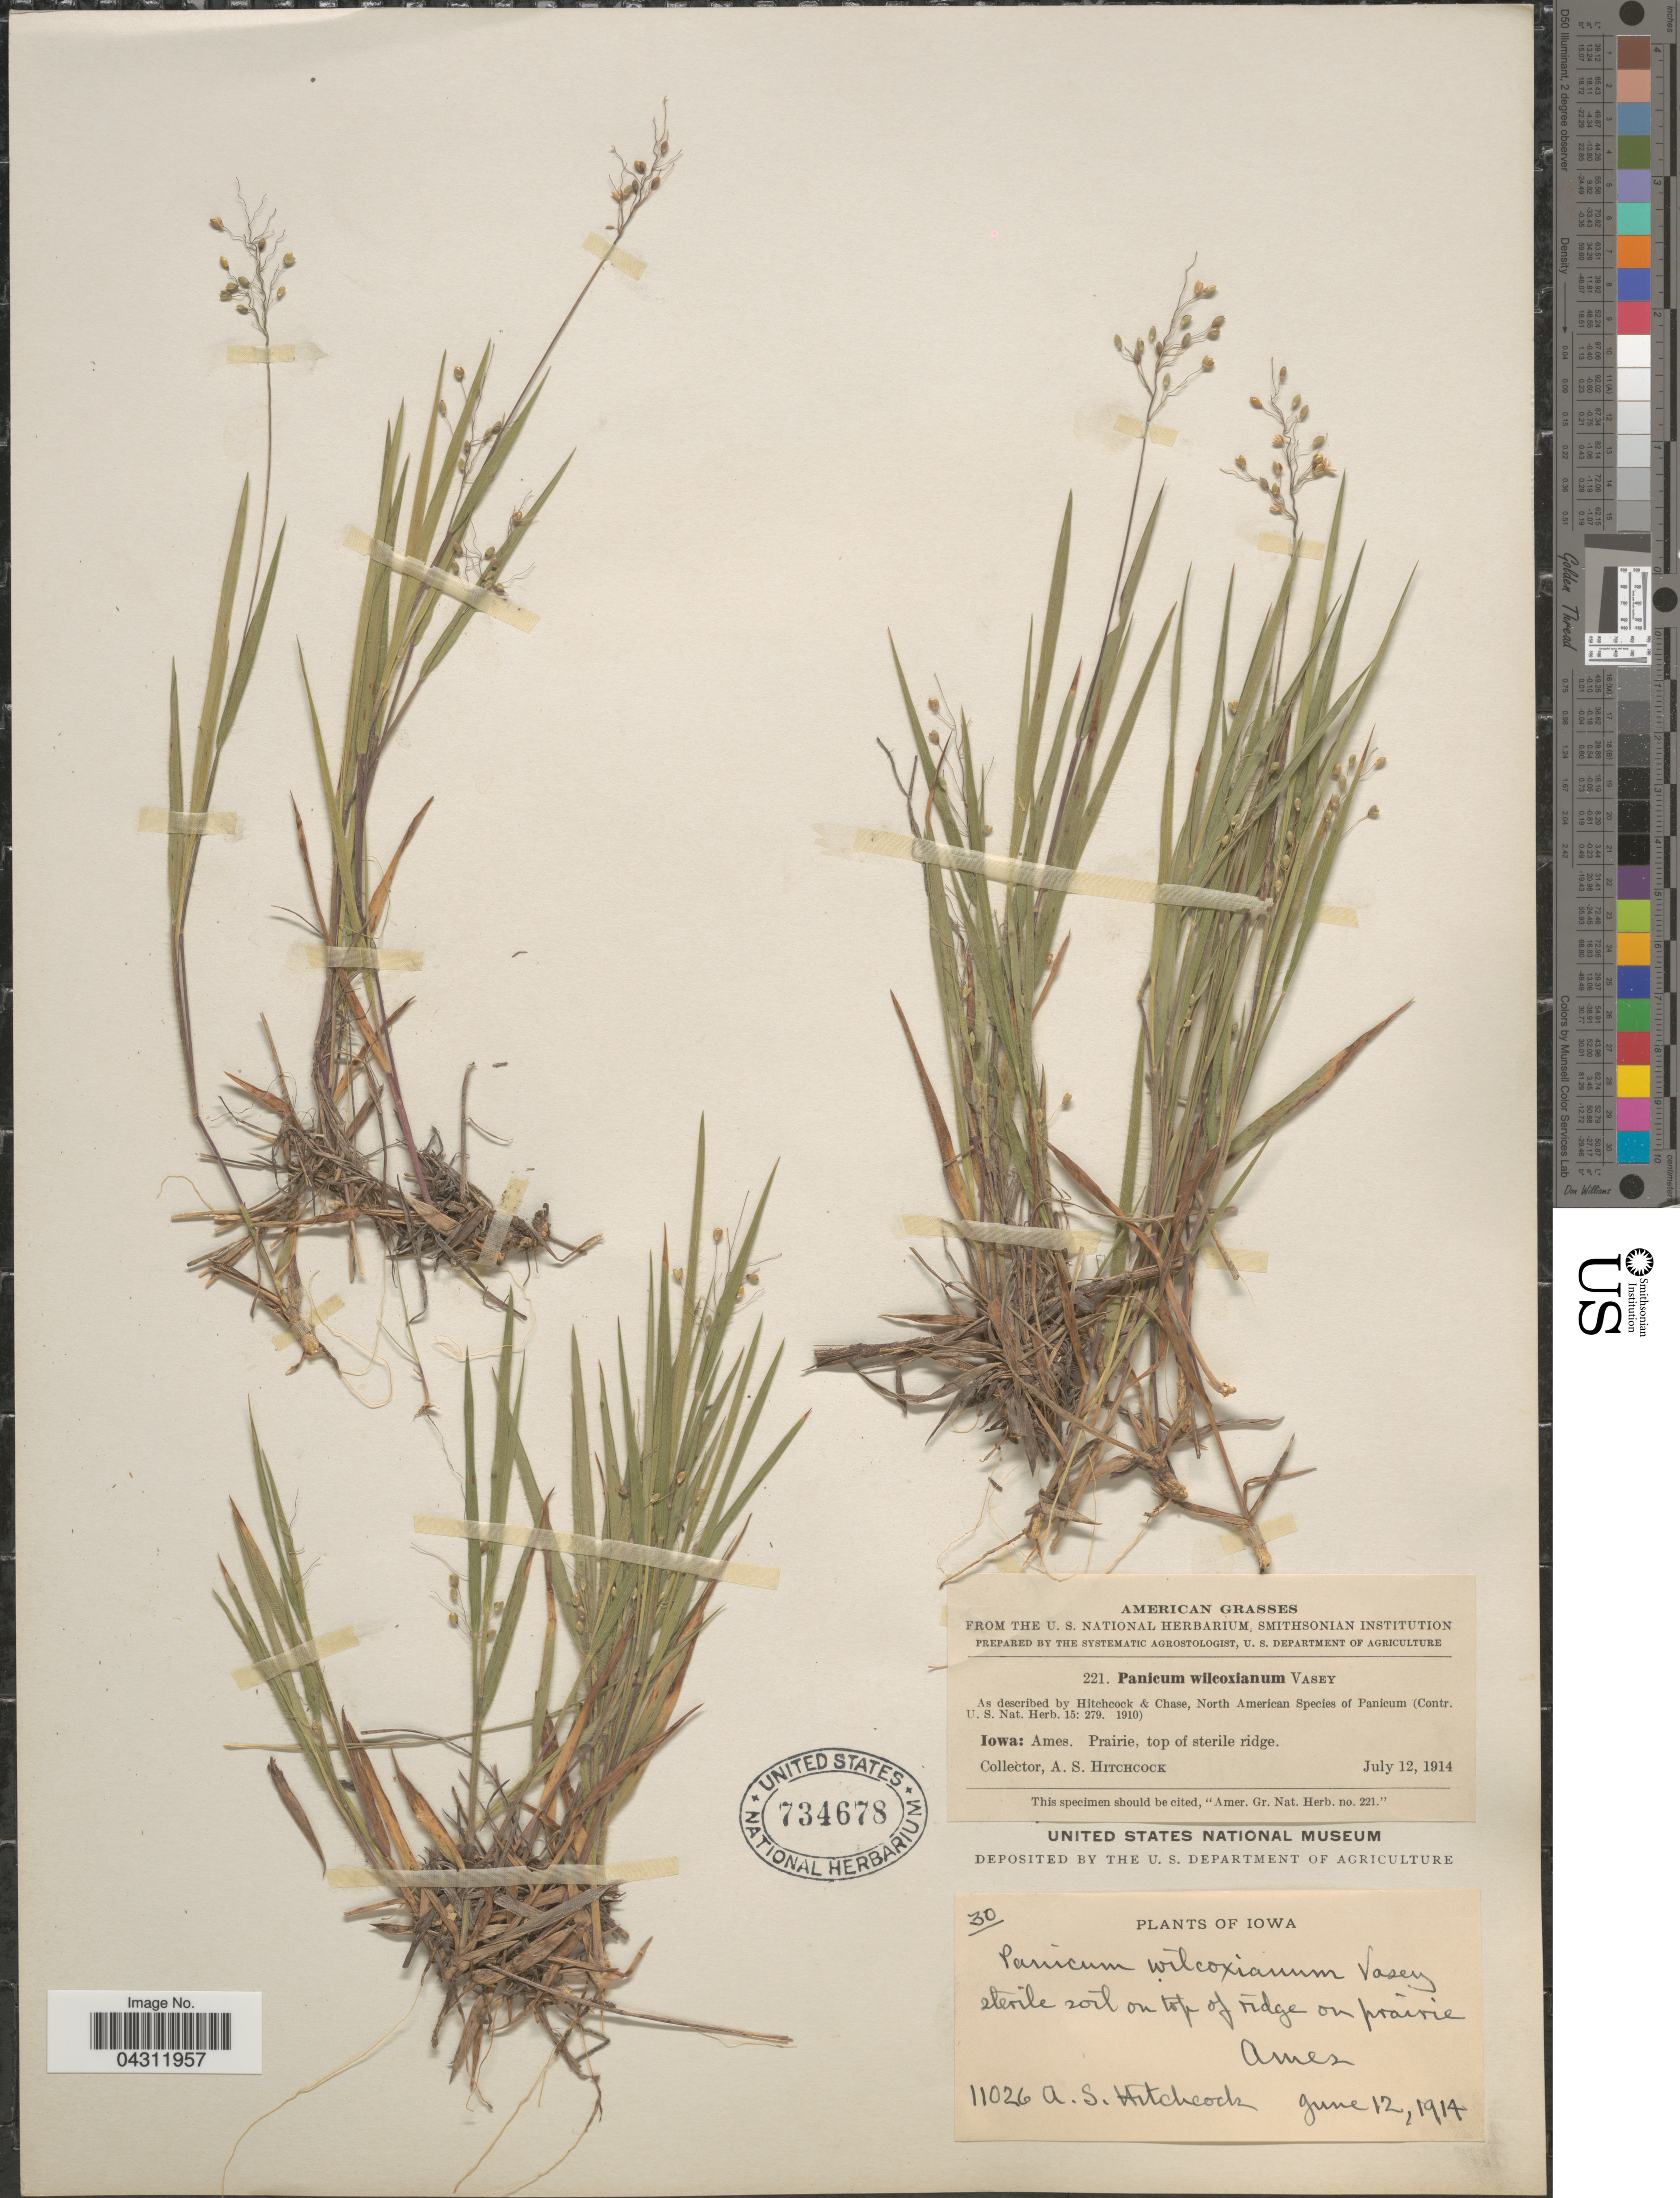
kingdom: Plantae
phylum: Tracheophyta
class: Liliopsida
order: Poales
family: Poaceae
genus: Dichanthelium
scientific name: Dichanthelium wilcoxianum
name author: Freckmann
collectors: A. S. Hitchcock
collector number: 11026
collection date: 1914-06-12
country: United States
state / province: Iowa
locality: Sterile soil on top of ridge on prairie. Ames.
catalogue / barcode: US 734678